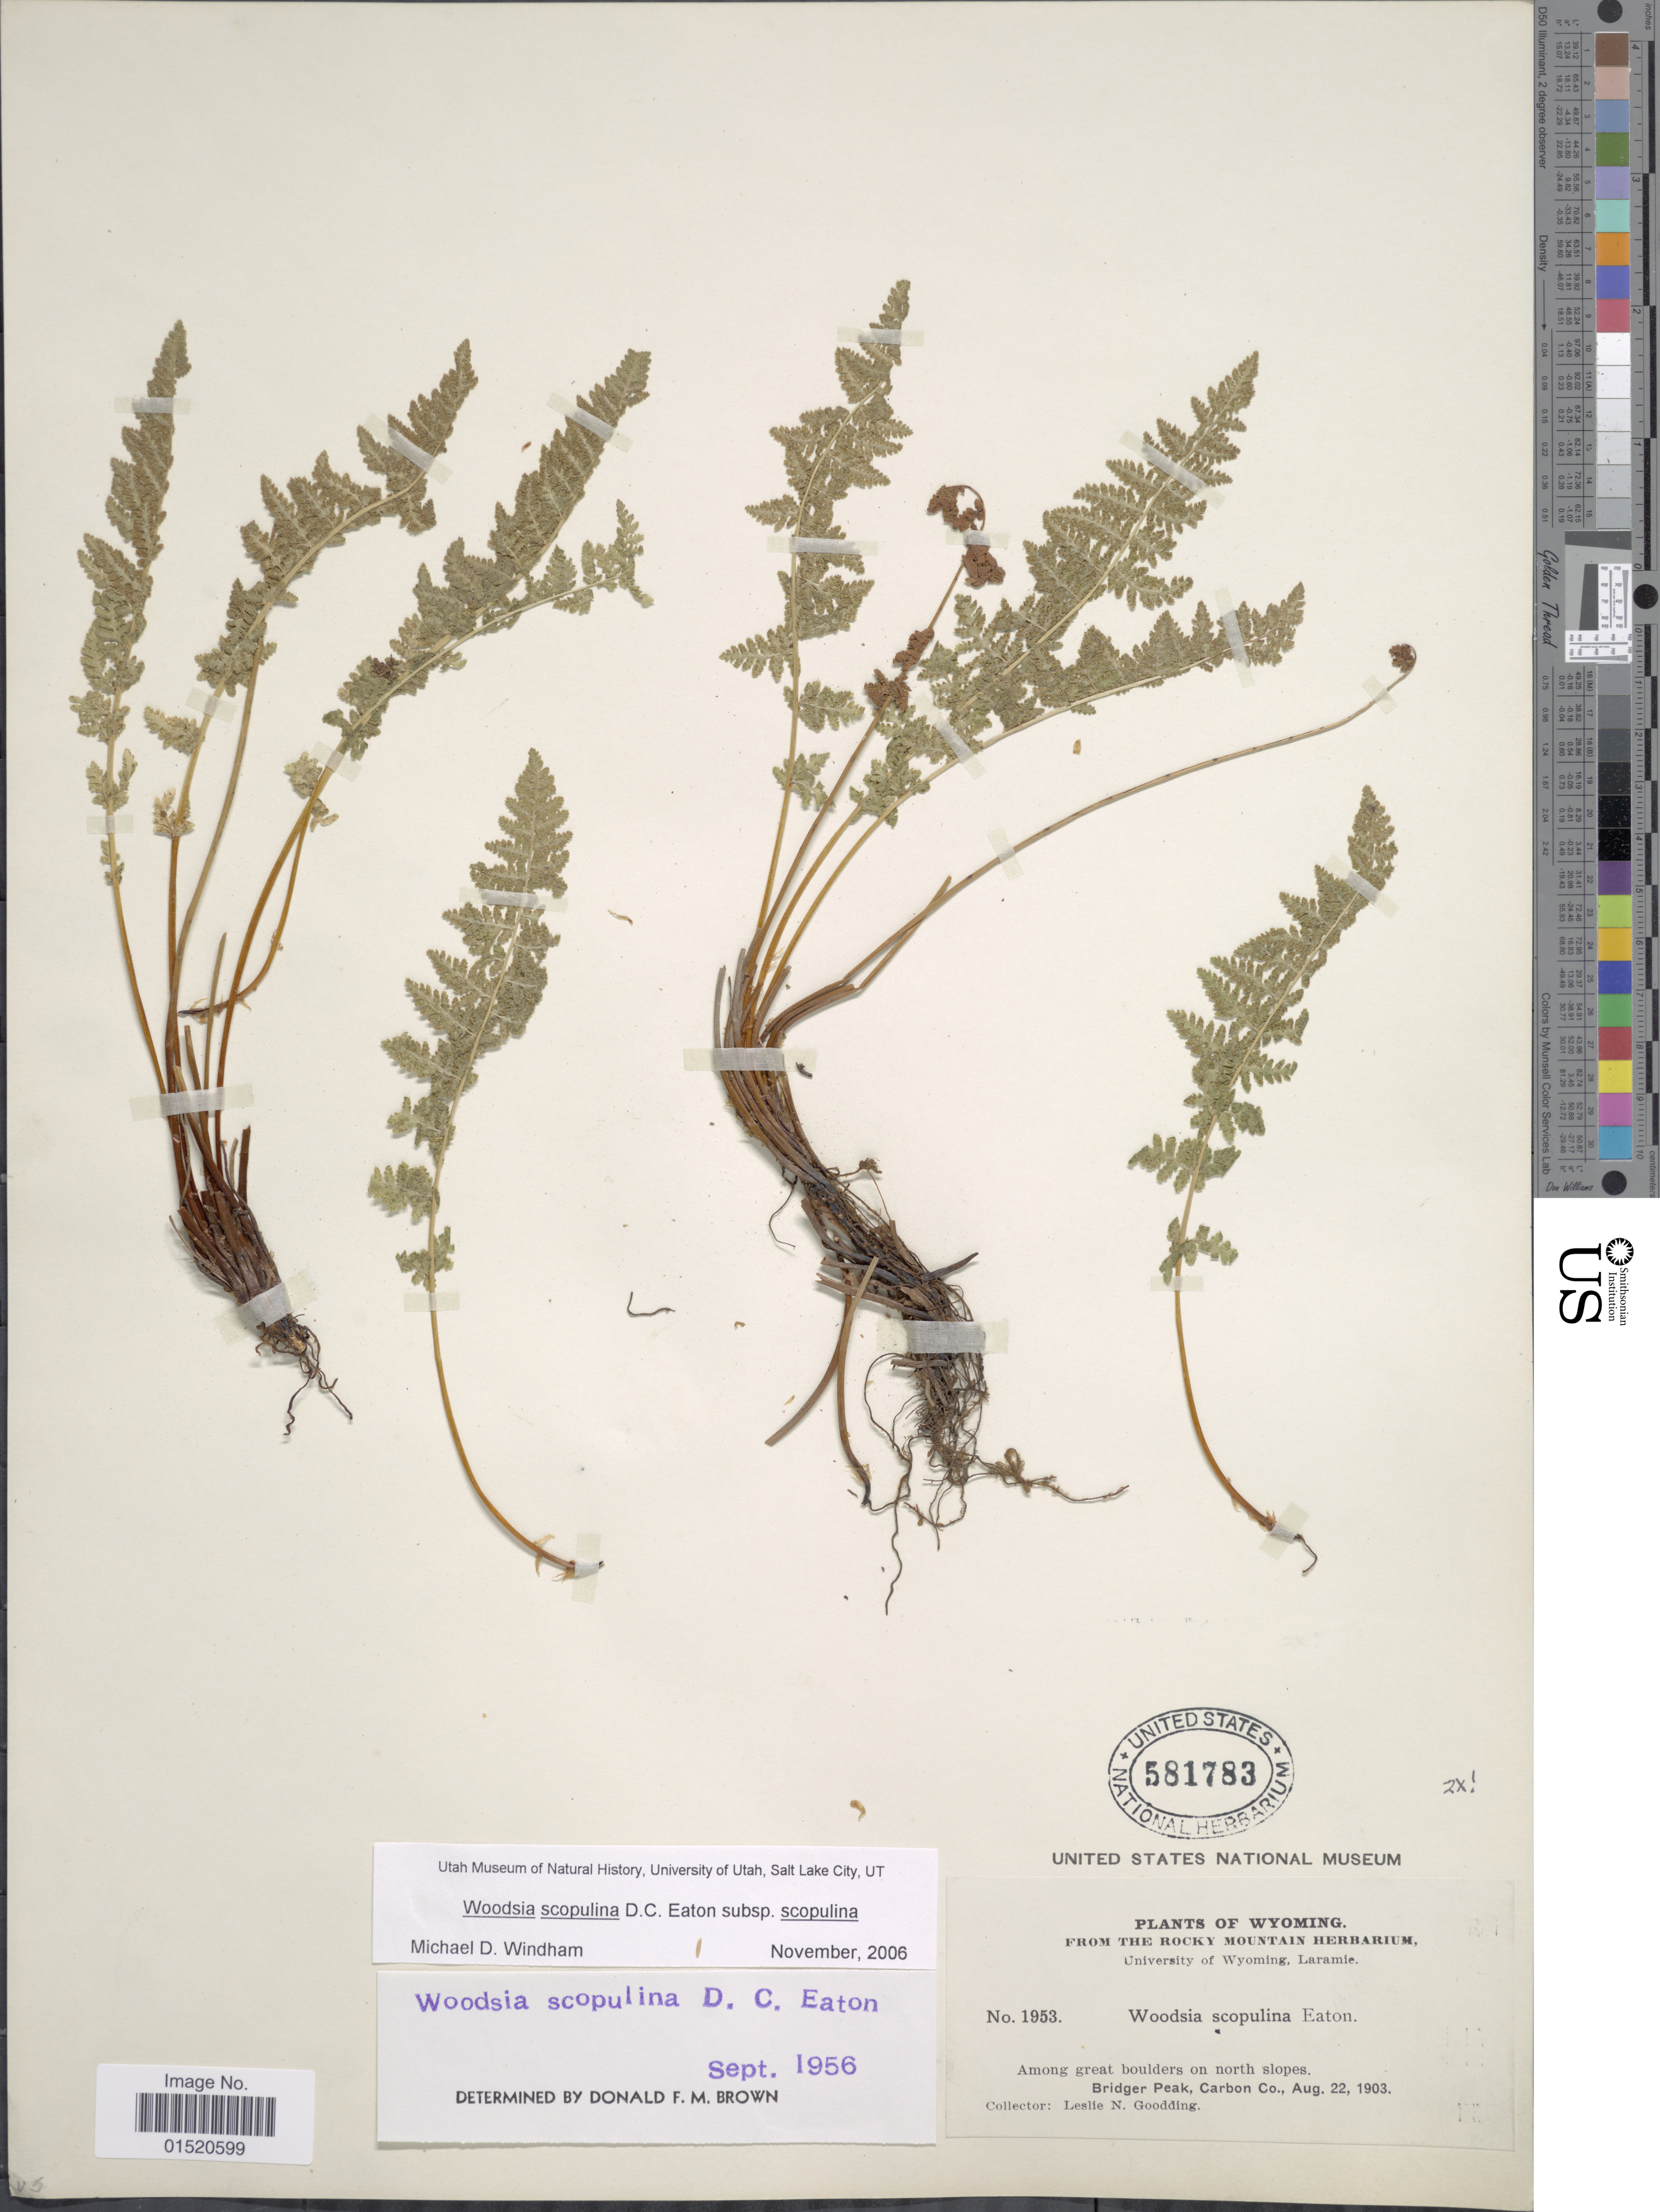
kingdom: Plantae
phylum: Tracheophyta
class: Polypodiopsida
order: Polypodiales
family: Woodsiaceae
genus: Woodsia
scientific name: Woodsia scopulina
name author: D.C. Eaton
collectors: L. N. Goodding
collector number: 1953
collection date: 1903-08-22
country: United States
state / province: Wyoming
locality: Among great boulders on north slopes. Bridger Peak, Carbon Co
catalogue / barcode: US 581783